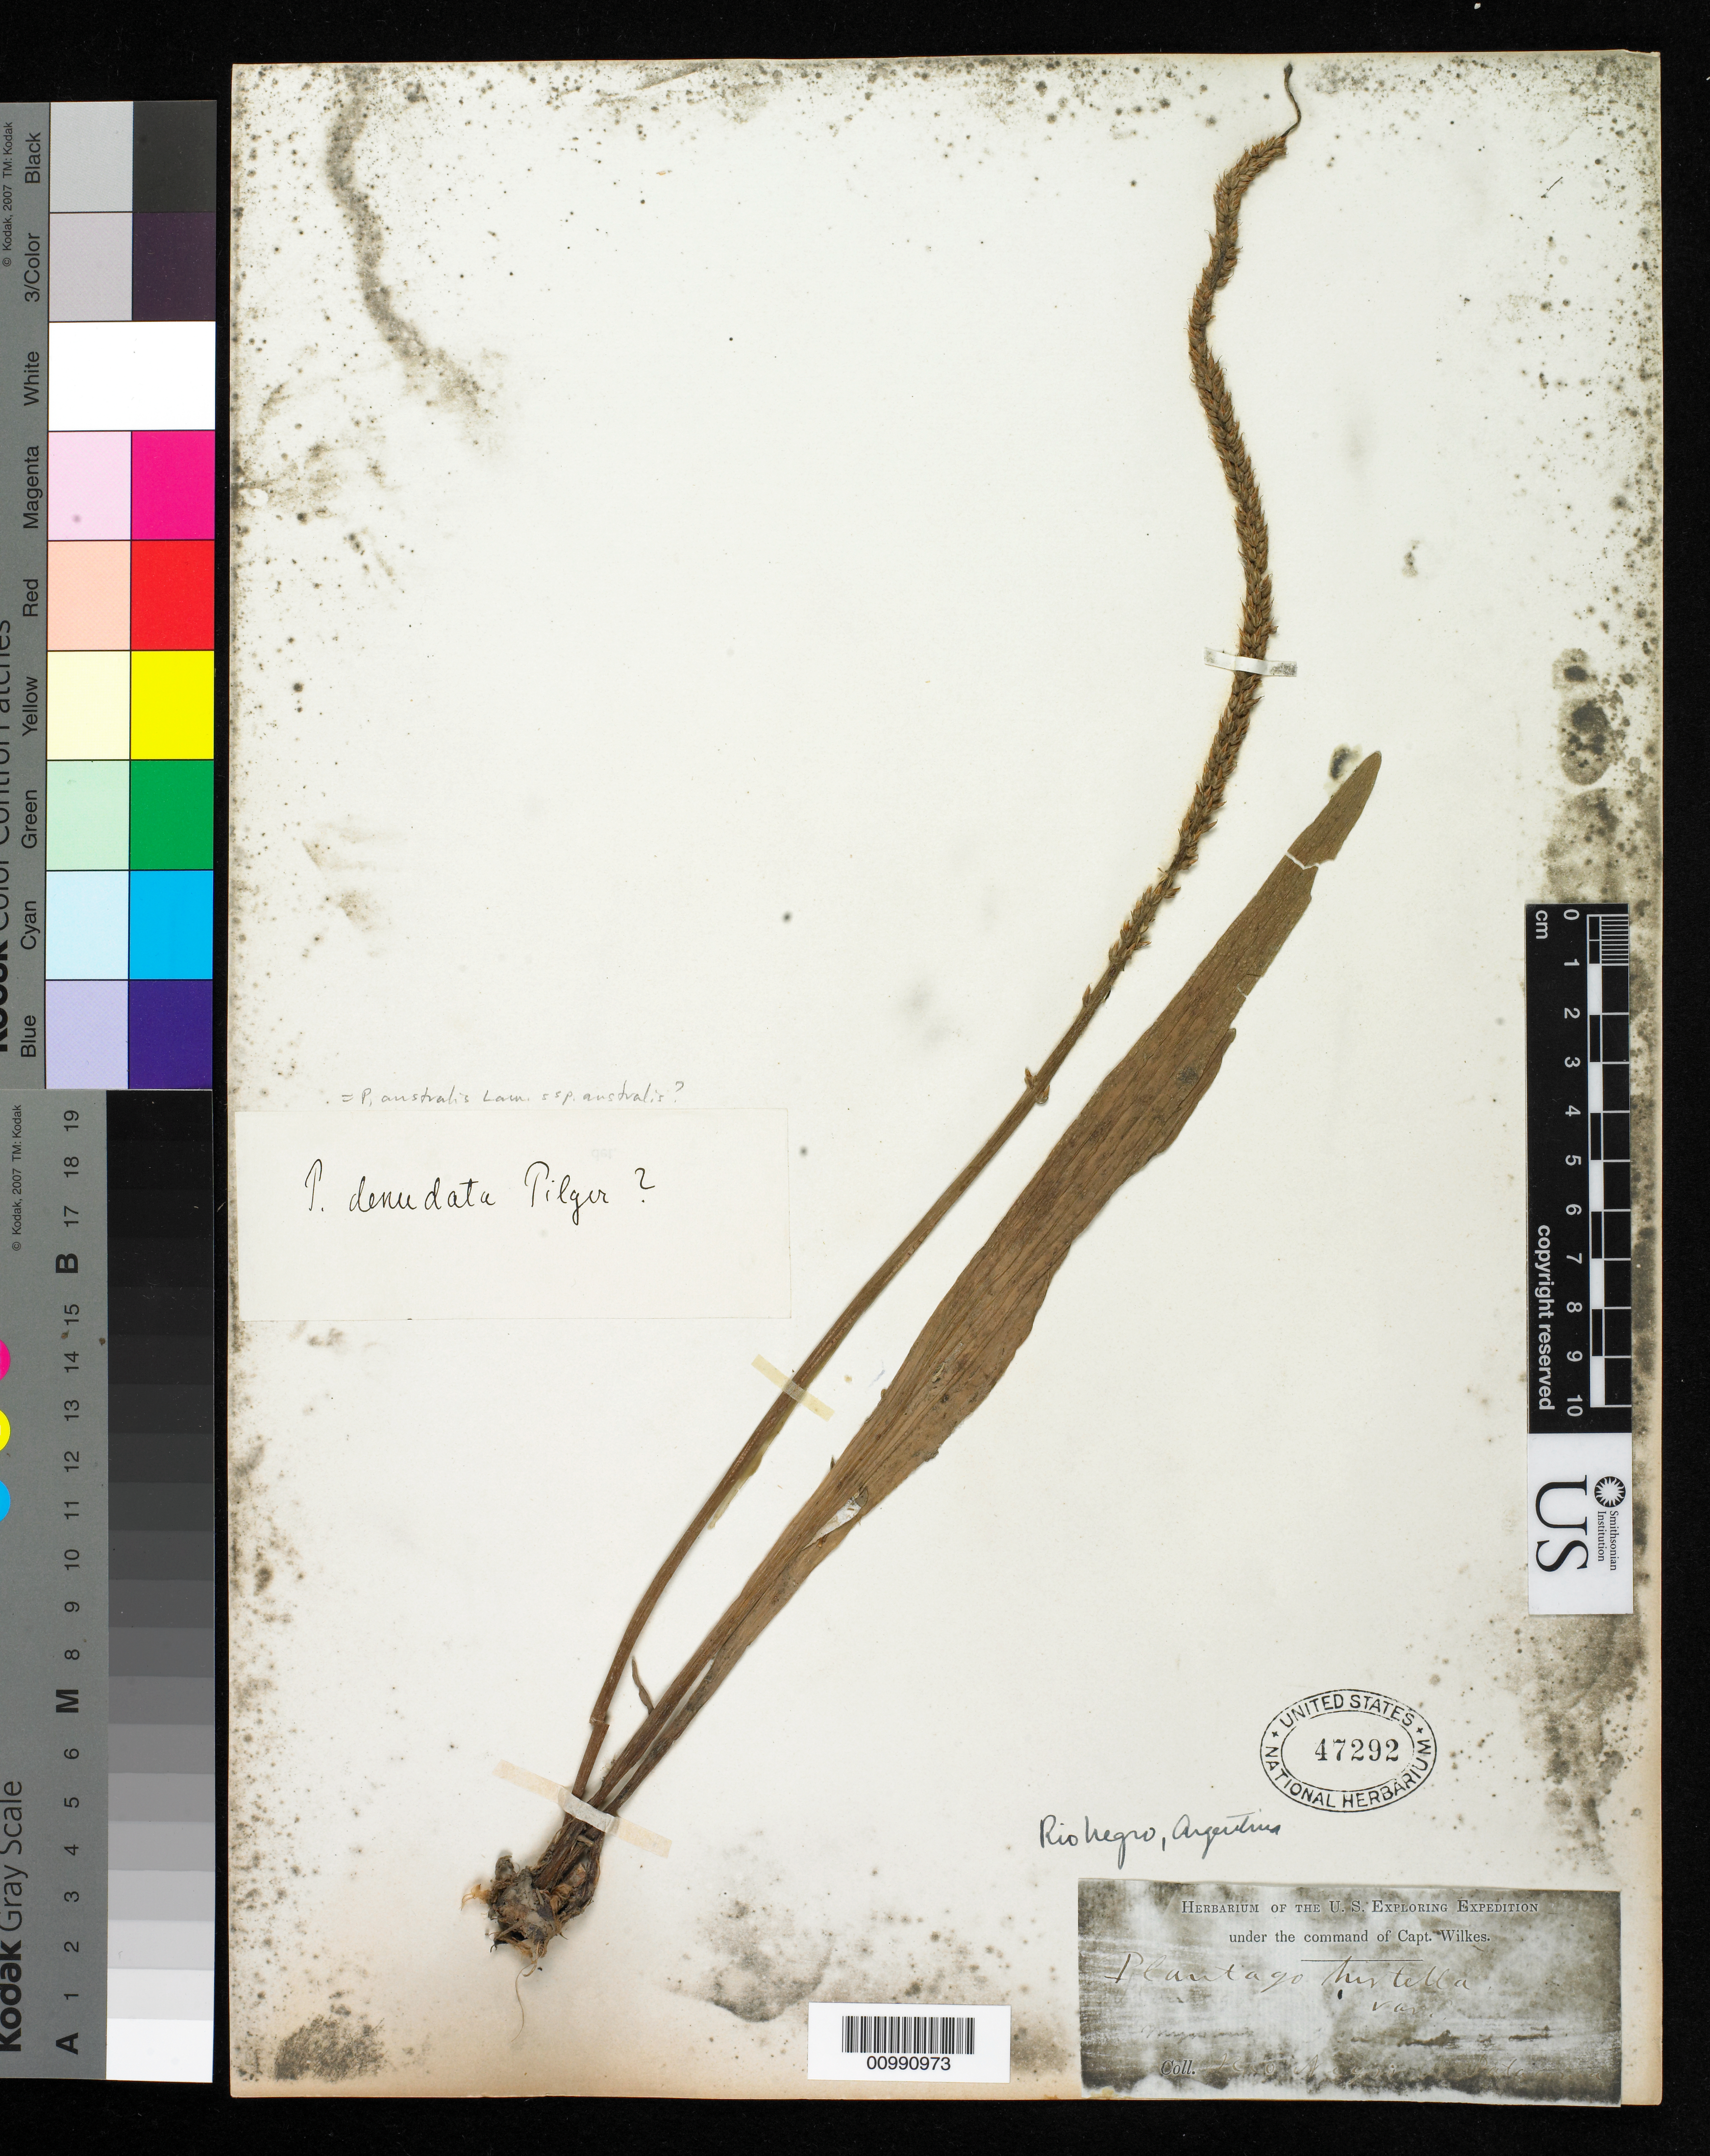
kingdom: Plantae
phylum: Tracheophyta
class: Magnoliopsida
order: Lamiales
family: Plantaginaceae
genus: Plantago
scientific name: Plantago australis subsp. australis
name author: Lam.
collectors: Wilkes Explor. Exped.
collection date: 1838/1842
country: Argentina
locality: Rio Negro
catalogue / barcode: US 47292